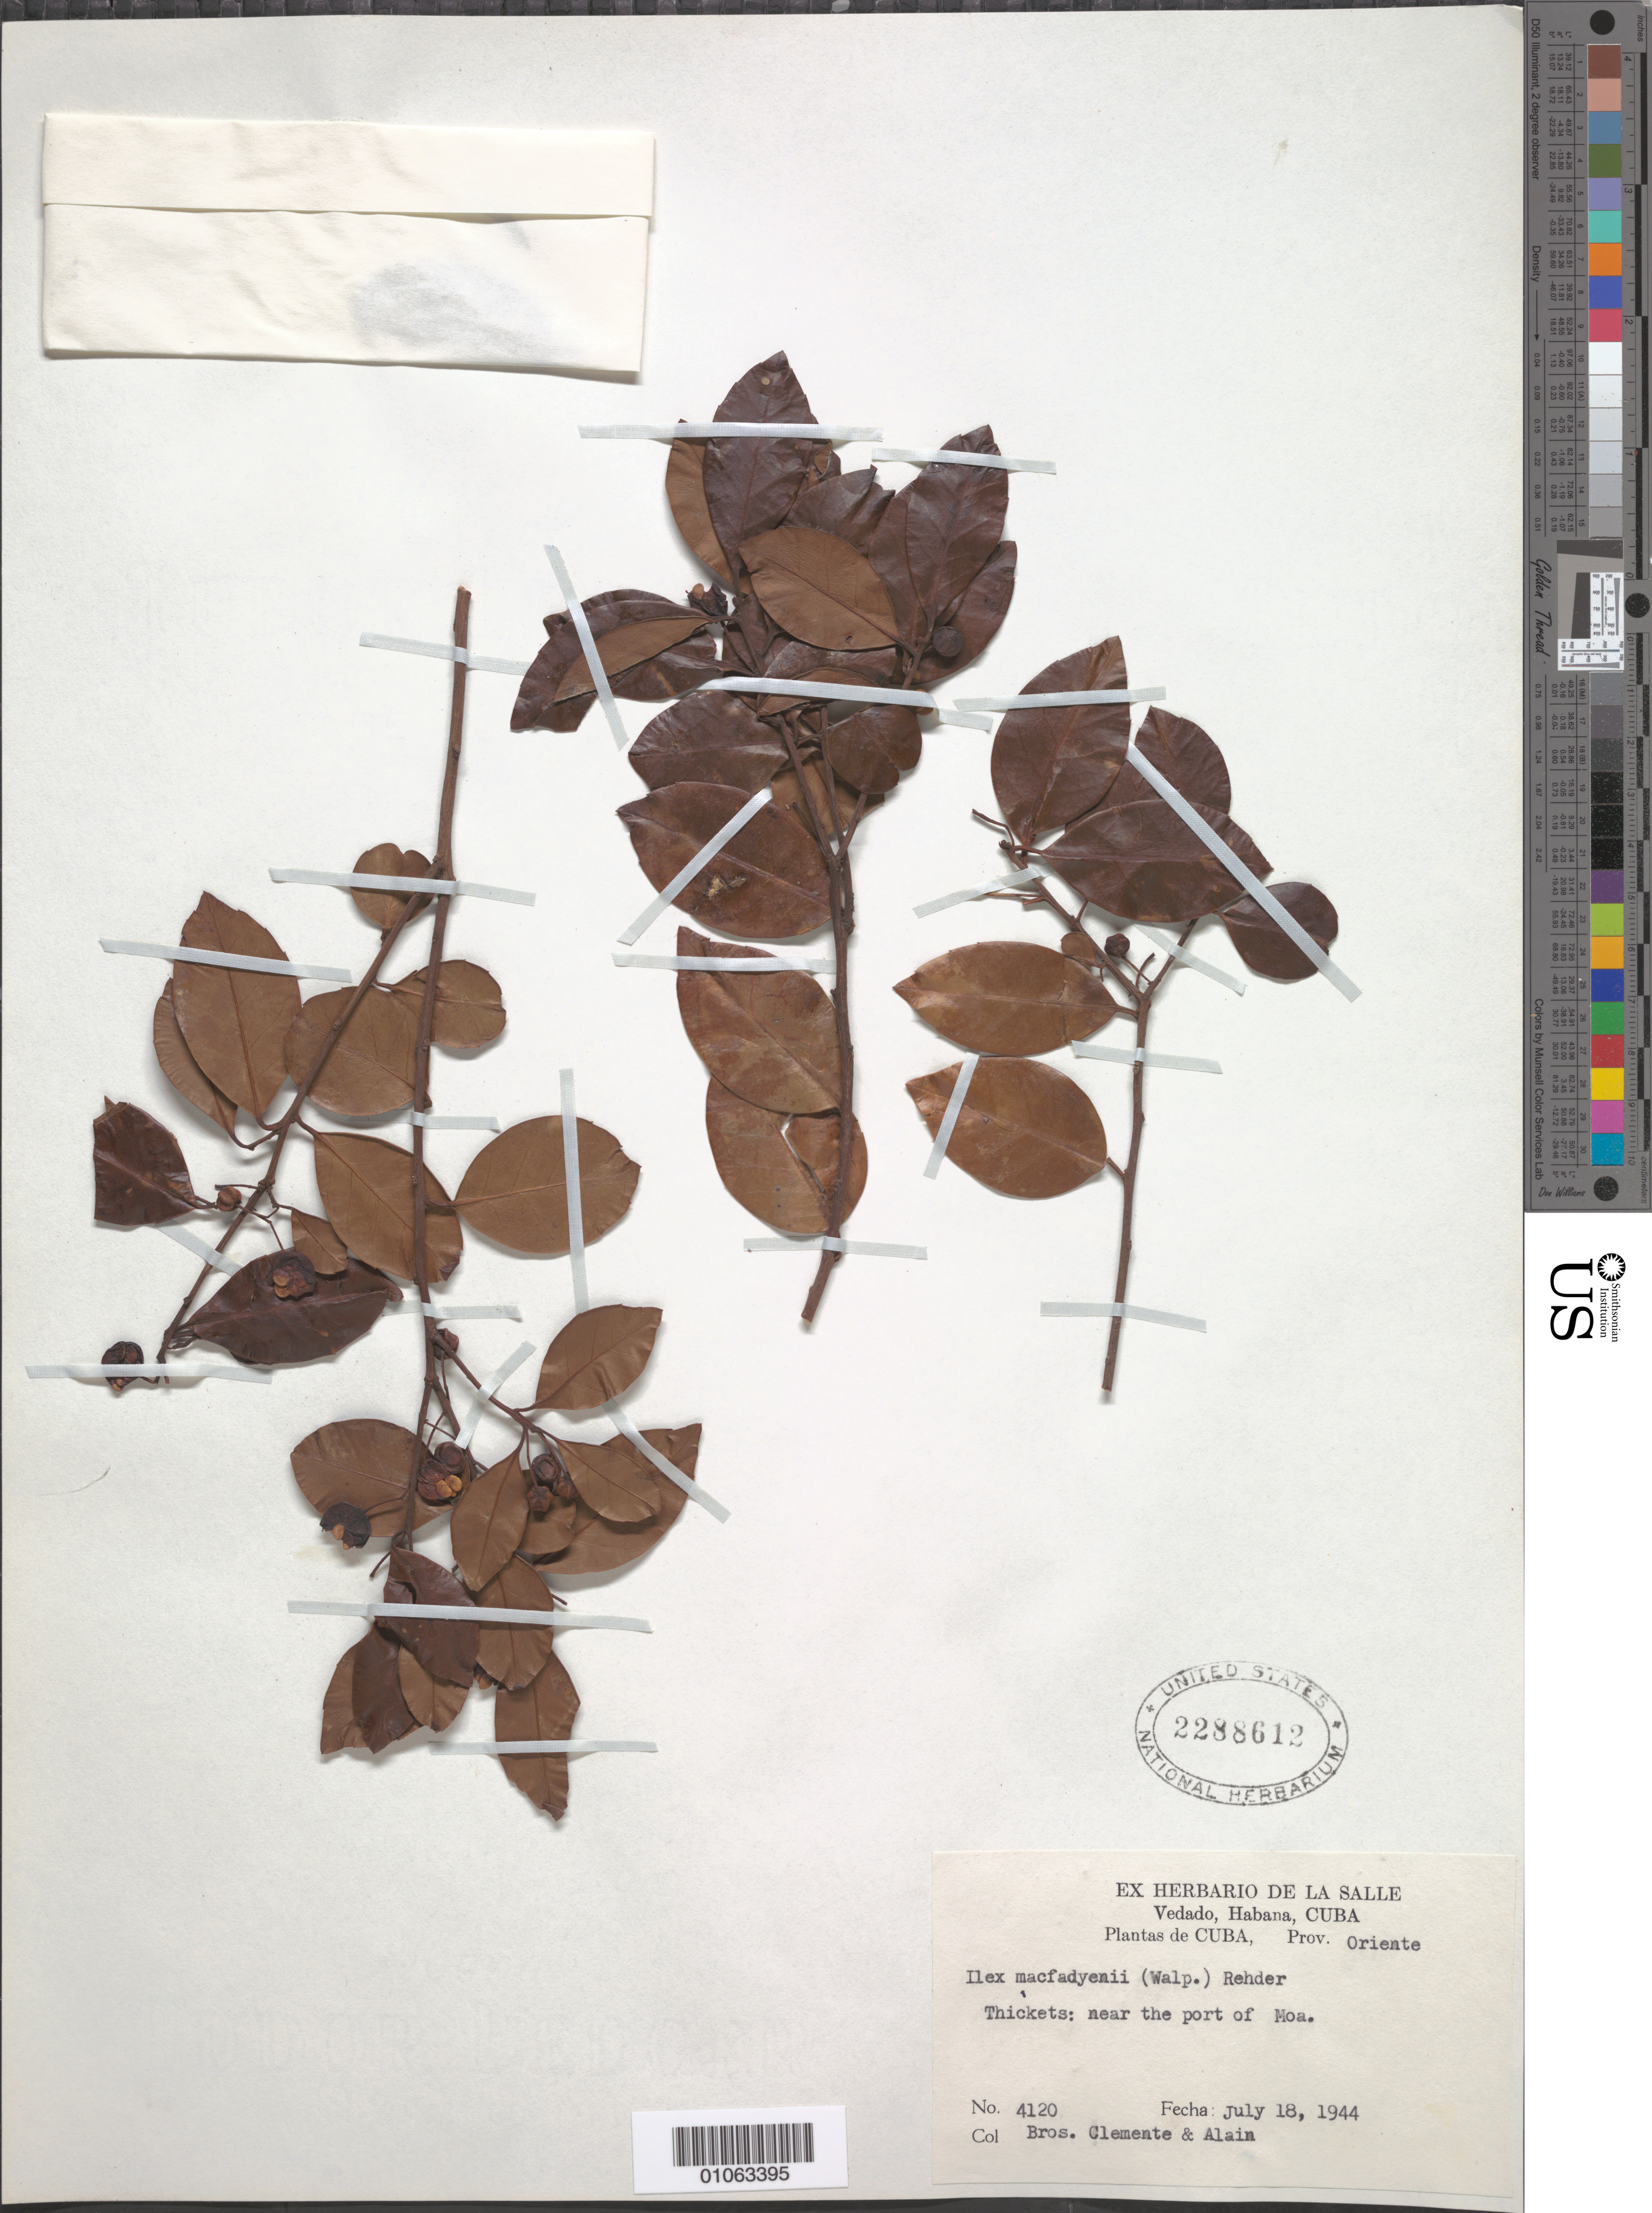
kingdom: Plantae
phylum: Tracheophyta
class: Magnoliopsida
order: Aquifoliales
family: Aquifoliaceae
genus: Ilex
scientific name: Ilex macfadyenii var. macfadyenii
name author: (Walp.) Rehder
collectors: Bro. Clemente & A. H. Liogier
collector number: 4120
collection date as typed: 18 Jul 1944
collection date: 1944-07-18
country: Cuba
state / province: Holguín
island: Cuba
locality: Thickets, near the port of Moa [Oriente]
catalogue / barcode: US 2288612